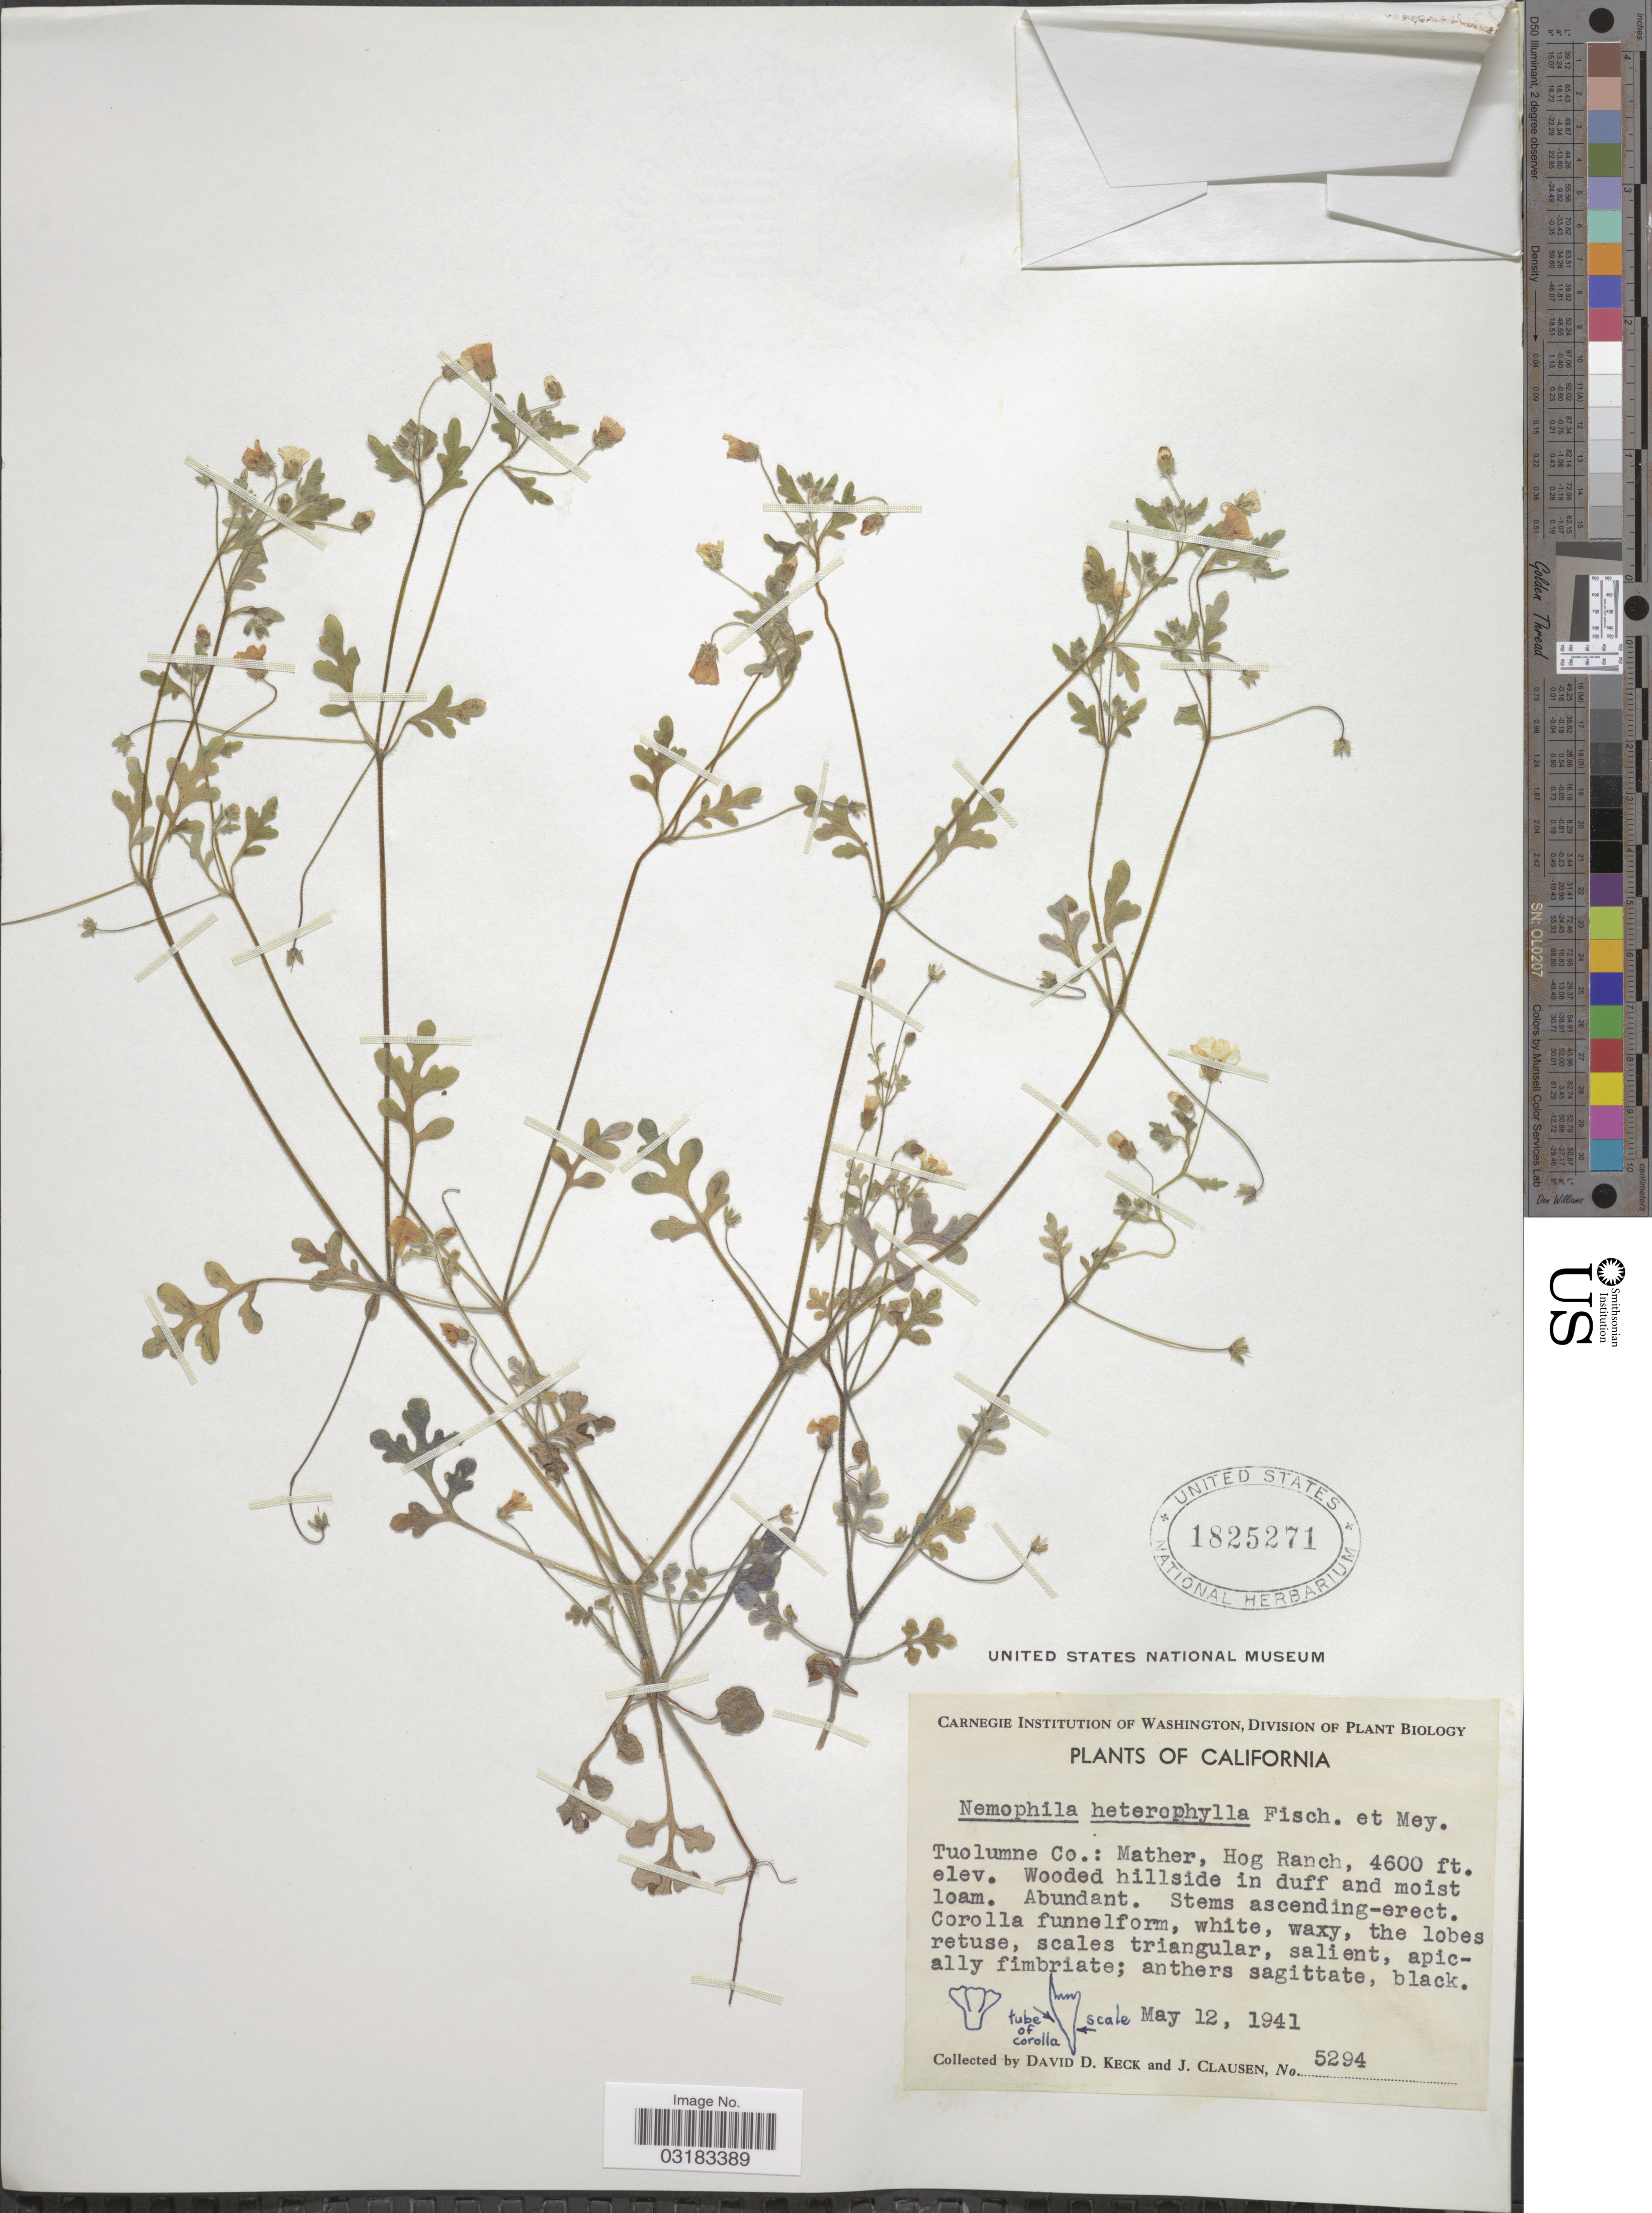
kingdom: Plantae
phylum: Tracheophyta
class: Magnoliopsida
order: Boraginales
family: Hydrophyllaceae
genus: Nemophila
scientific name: Nemophila heterophylla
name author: Fisch. & C.A. Mey.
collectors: D. D. Keck & J. Clausen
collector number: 5294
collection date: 1941-05-12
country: United States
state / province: California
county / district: Tuolumne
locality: Tuolumne Co.: Mather, Hog Ranch.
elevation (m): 1402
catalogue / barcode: US 1825271